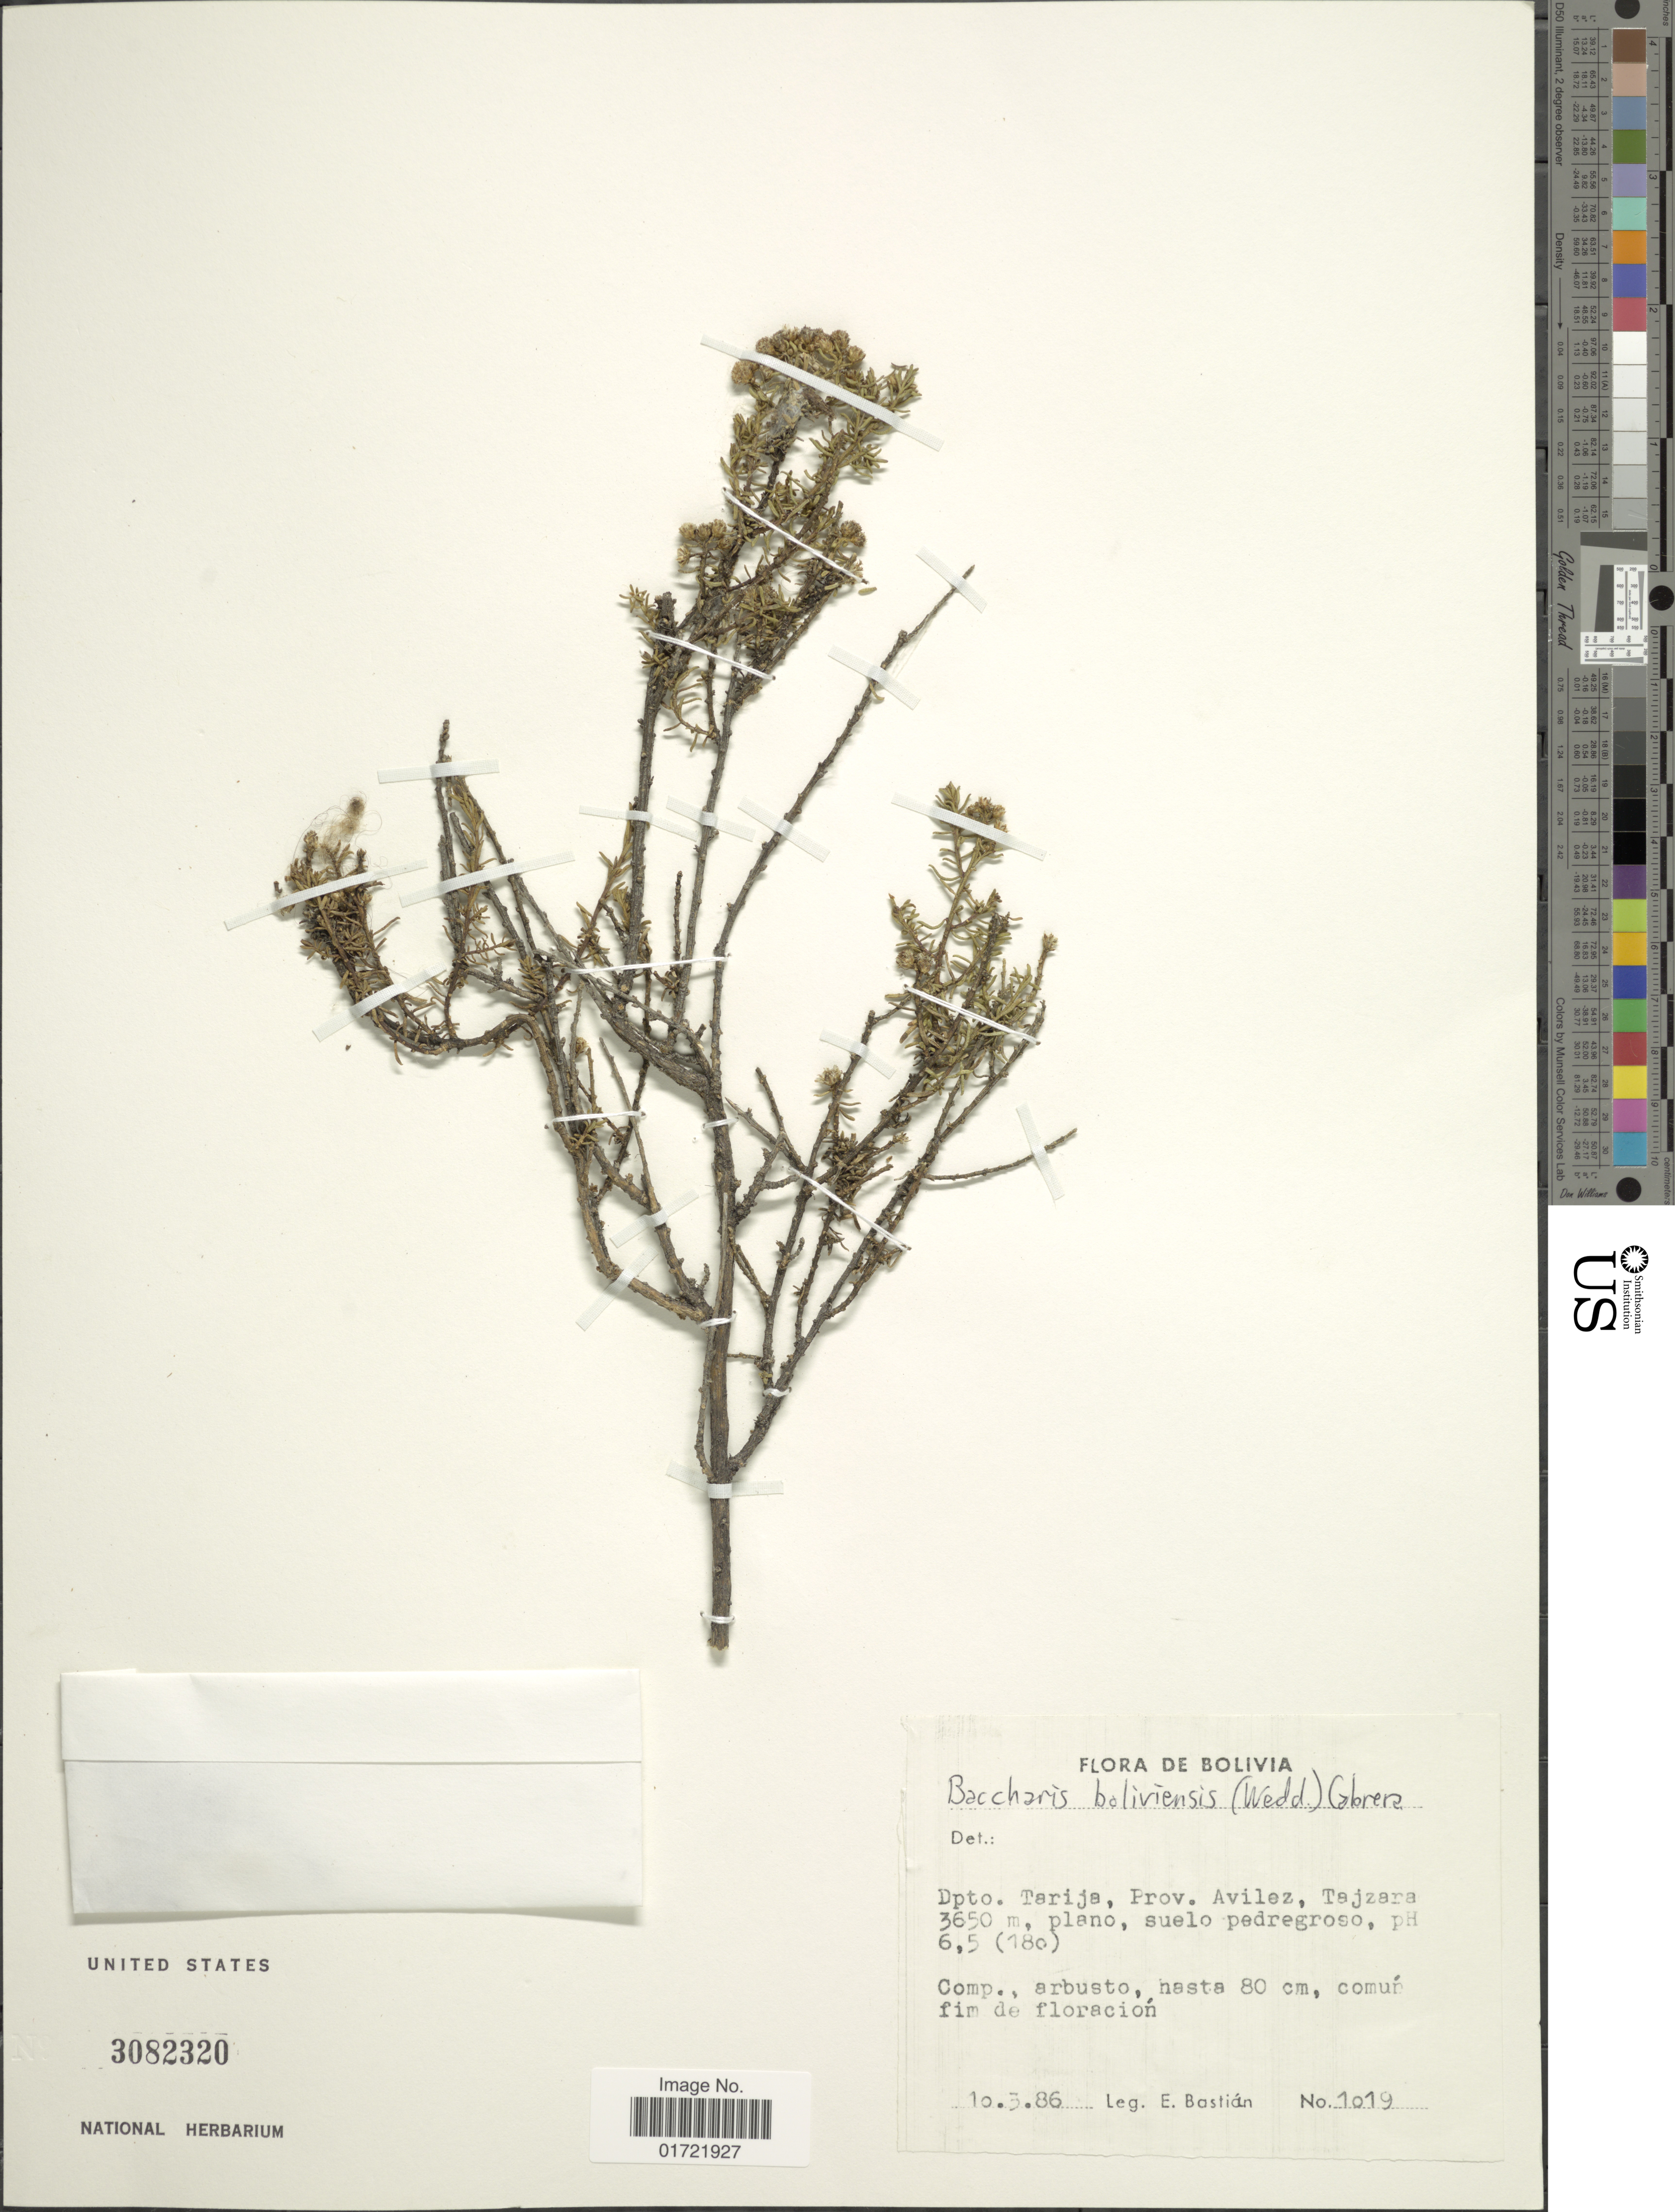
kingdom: Plantae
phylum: Tracheophyta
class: Magnoliopsida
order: Asterales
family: Asteraceae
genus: Baccharis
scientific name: Baccharis bolivensis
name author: (Wedd.) Cabrera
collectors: E. Bastian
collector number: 1019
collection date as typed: Transcribed d/m/y: 10/3/86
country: Bolivia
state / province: Tarija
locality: Prov. Avilez, Tajzara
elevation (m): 3650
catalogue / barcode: US 3082320